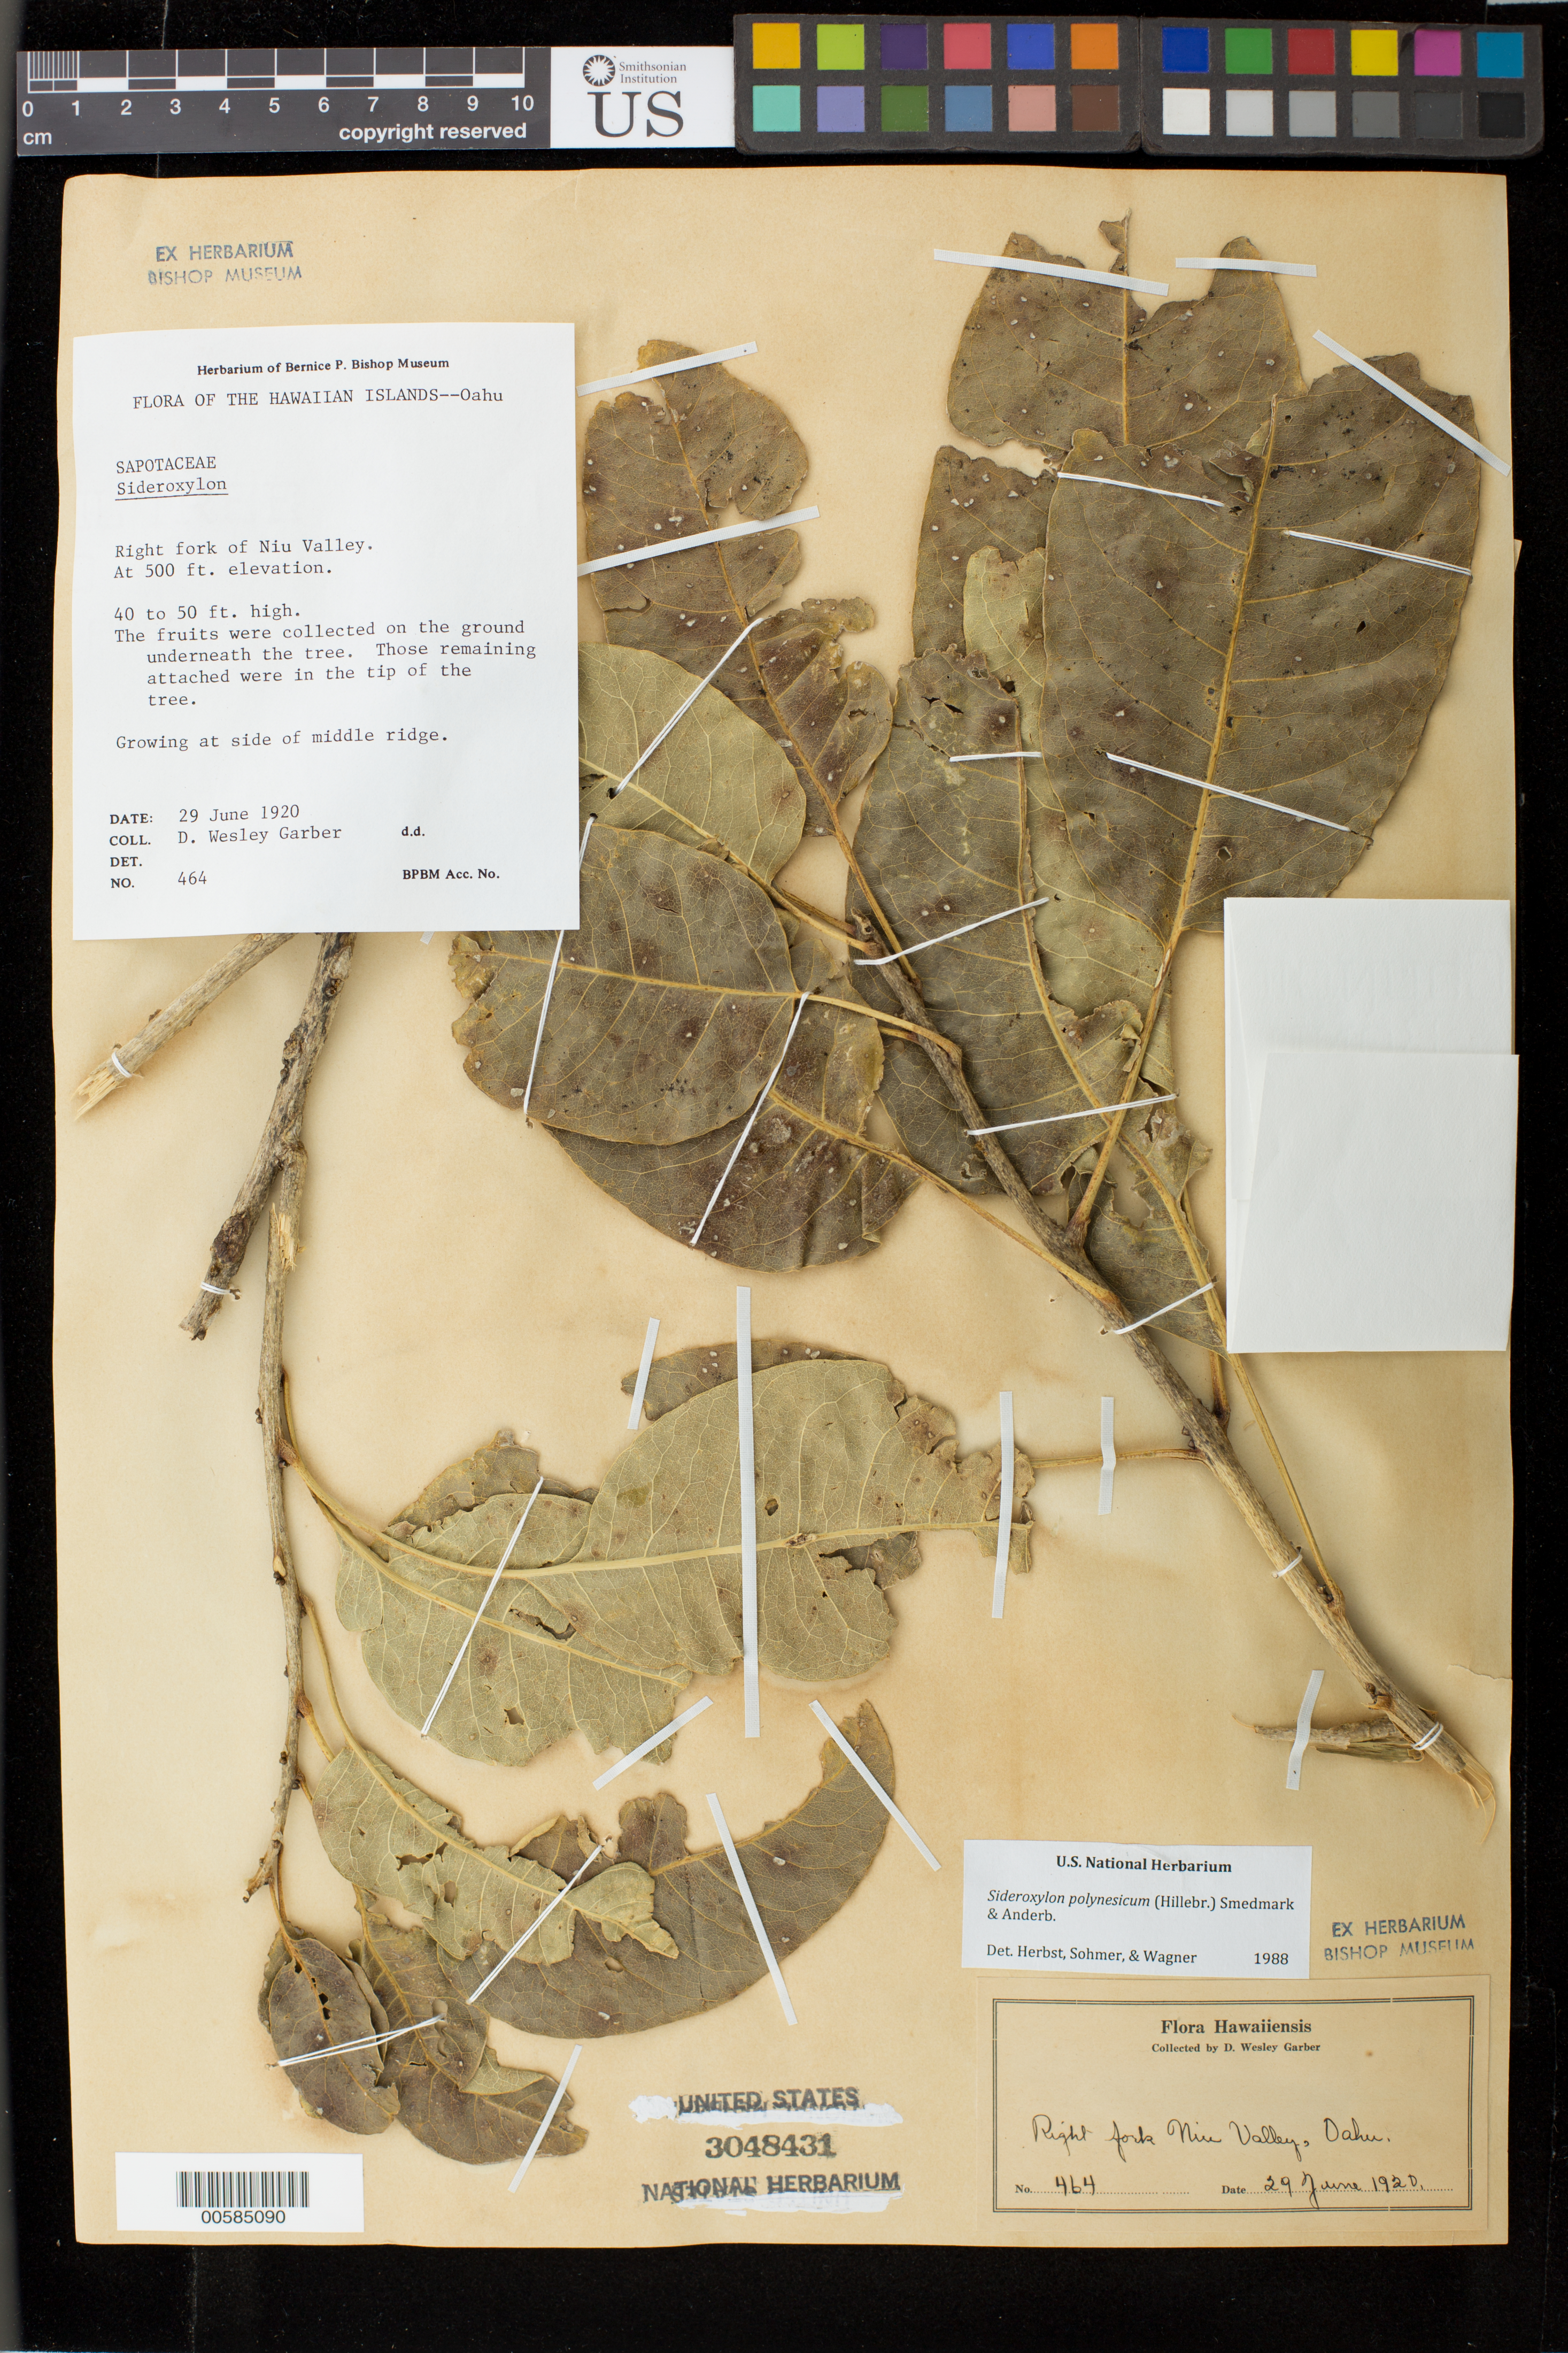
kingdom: Plantae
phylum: Tracheophyta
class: Magnoliopsida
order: Ericales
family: Sapotaceae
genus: Sideroxylon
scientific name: Sideroxylon polynesicum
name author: (Hillebr.) Smedmark & Anderb.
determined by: Herbst, D. R.; Sohmer, S. H.; Wagner, W. L.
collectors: D. W. Garber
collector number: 464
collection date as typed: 29 Jun 1920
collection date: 1920-06-29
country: United States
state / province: Hawaii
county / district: Honolulu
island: Oahu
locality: Right fork of Niu Valley, side of middle ridge.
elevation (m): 152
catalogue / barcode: US 3048431